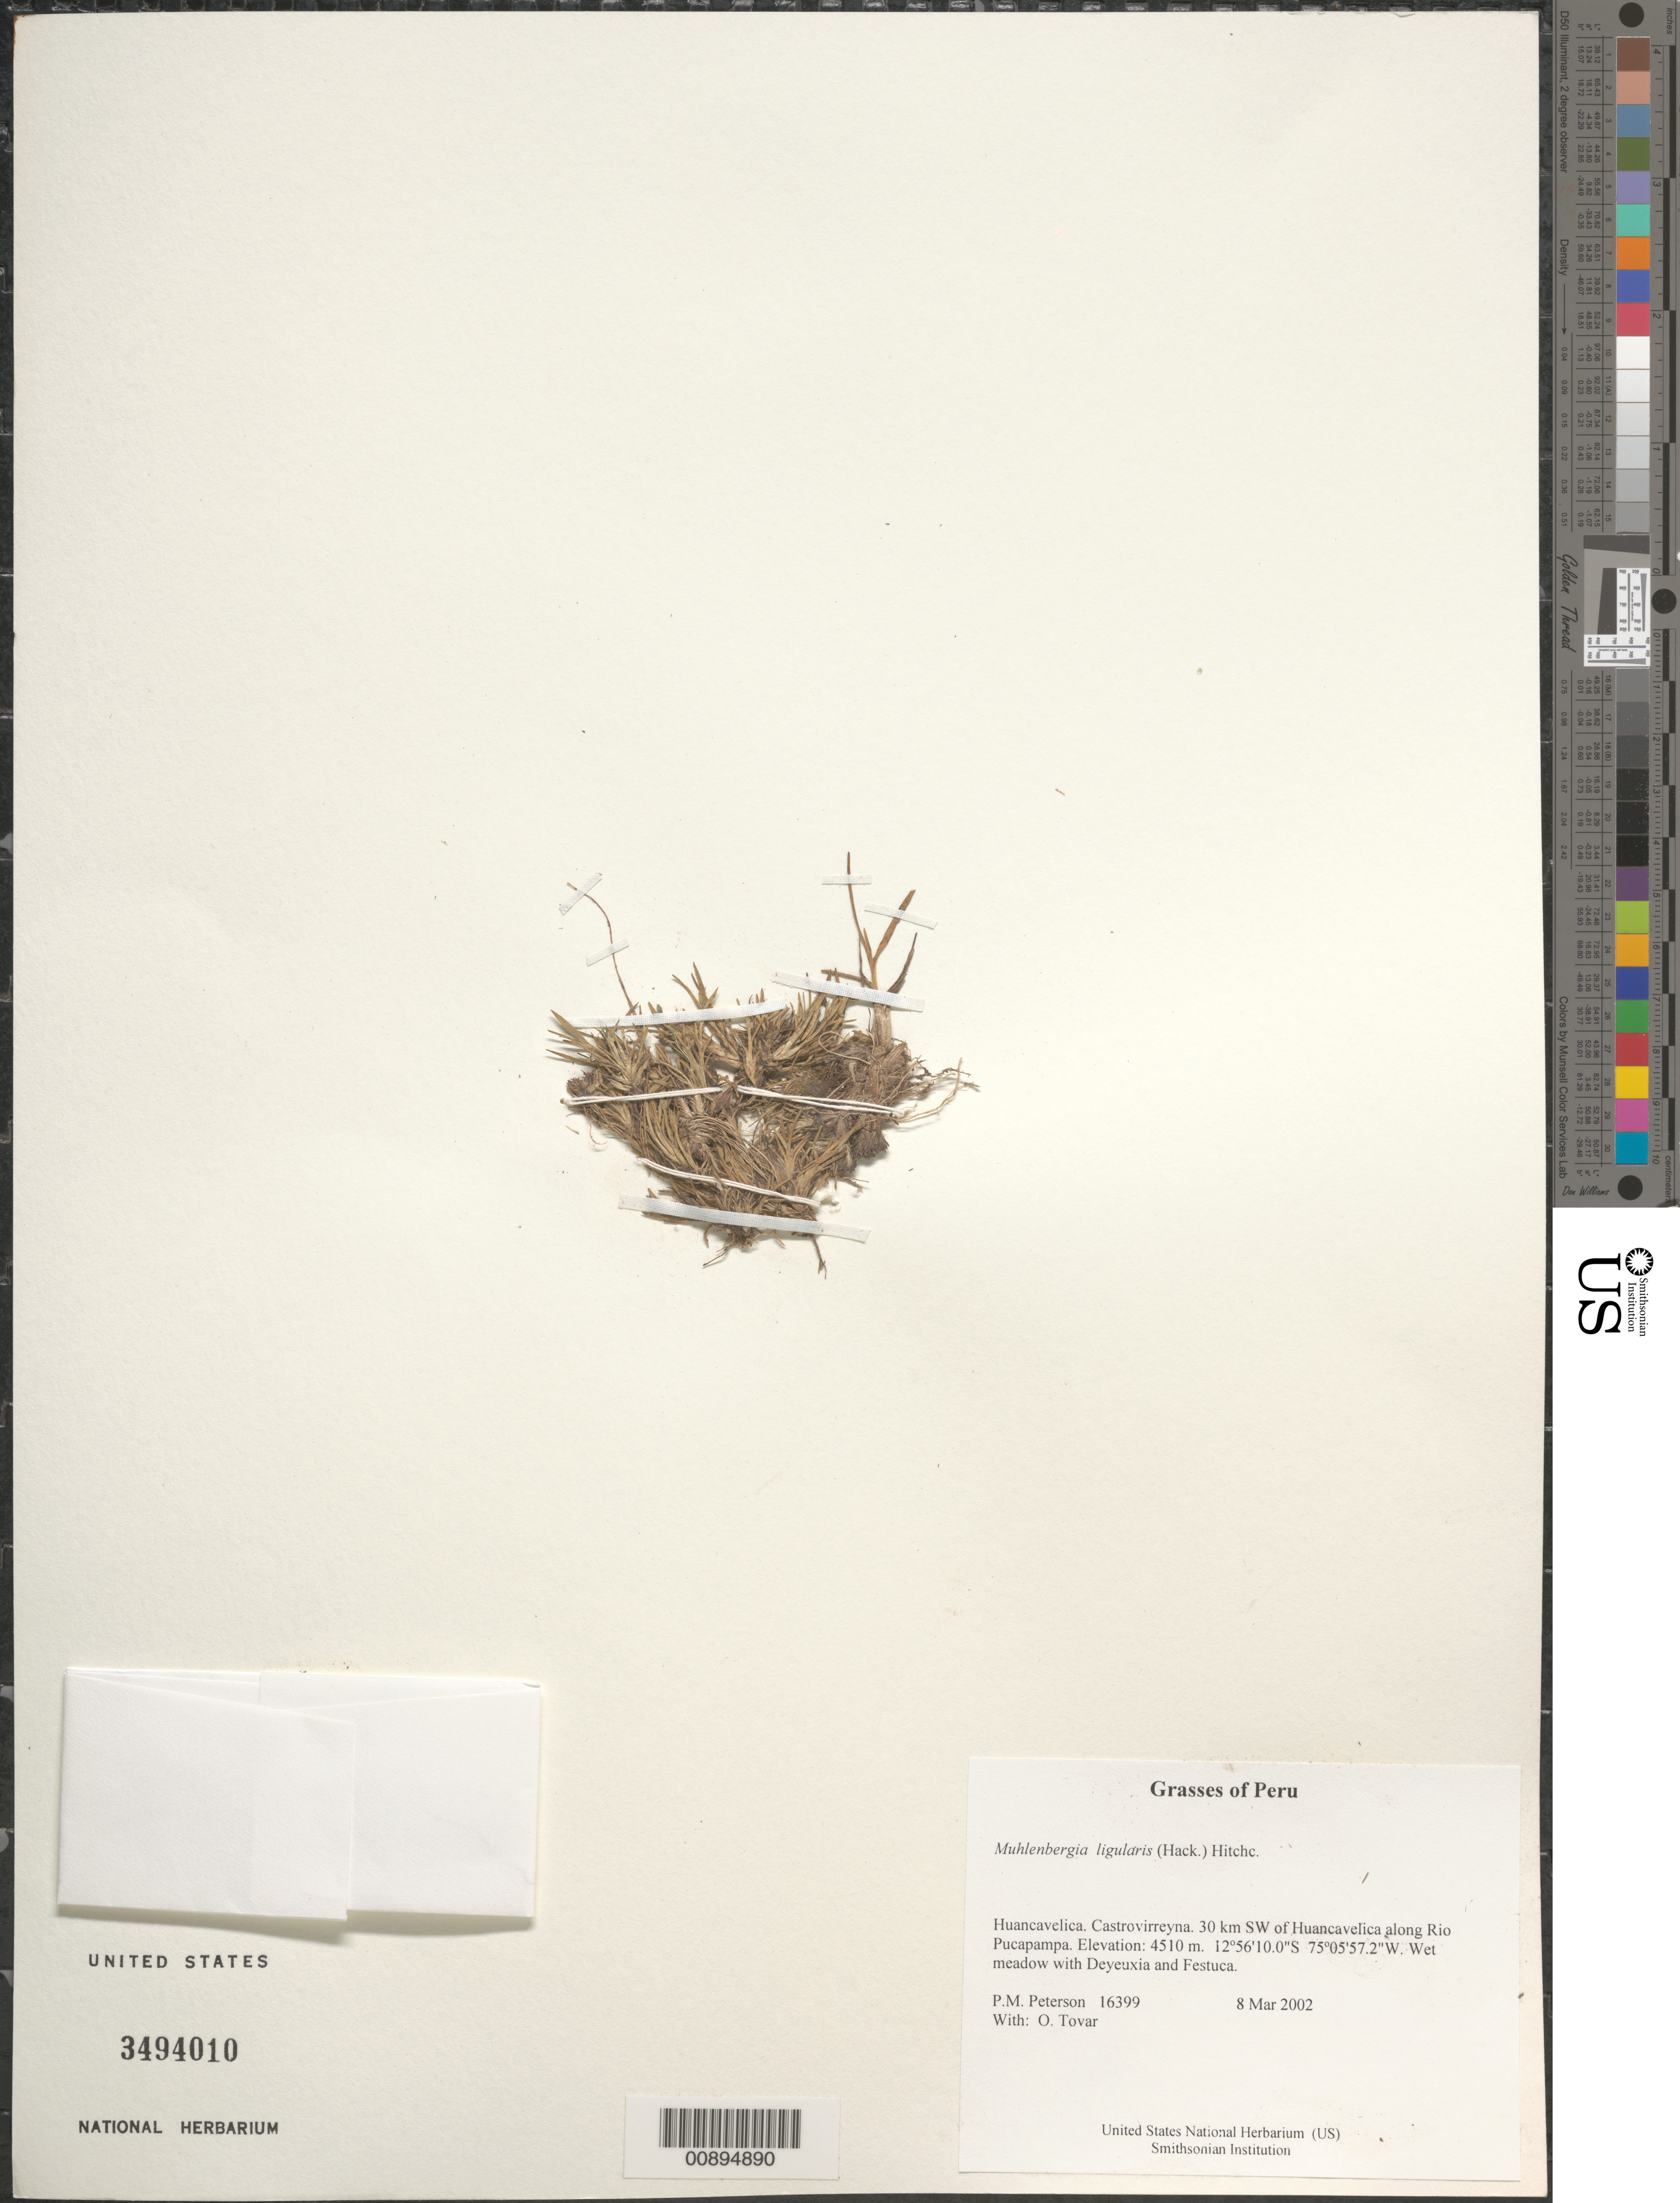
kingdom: Plantae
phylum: Tracheophyta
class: Liliopsida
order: Poales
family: Poaceae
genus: Muhlenbergia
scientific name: Muhlenbergia ligularis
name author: (Hack.) Hitchc.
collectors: P. M. Peterson & Ó. Tovar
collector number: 16399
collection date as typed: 08 Mar 2002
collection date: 2002-03-08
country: Peru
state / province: Huancavelica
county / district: Castrovirreyna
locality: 30 km SW of Huancavelica along Rio Pucapampa.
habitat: Wet meadow with ~Deyeuxia~ and ~Festuca~.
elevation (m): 4510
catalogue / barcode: US 3494010